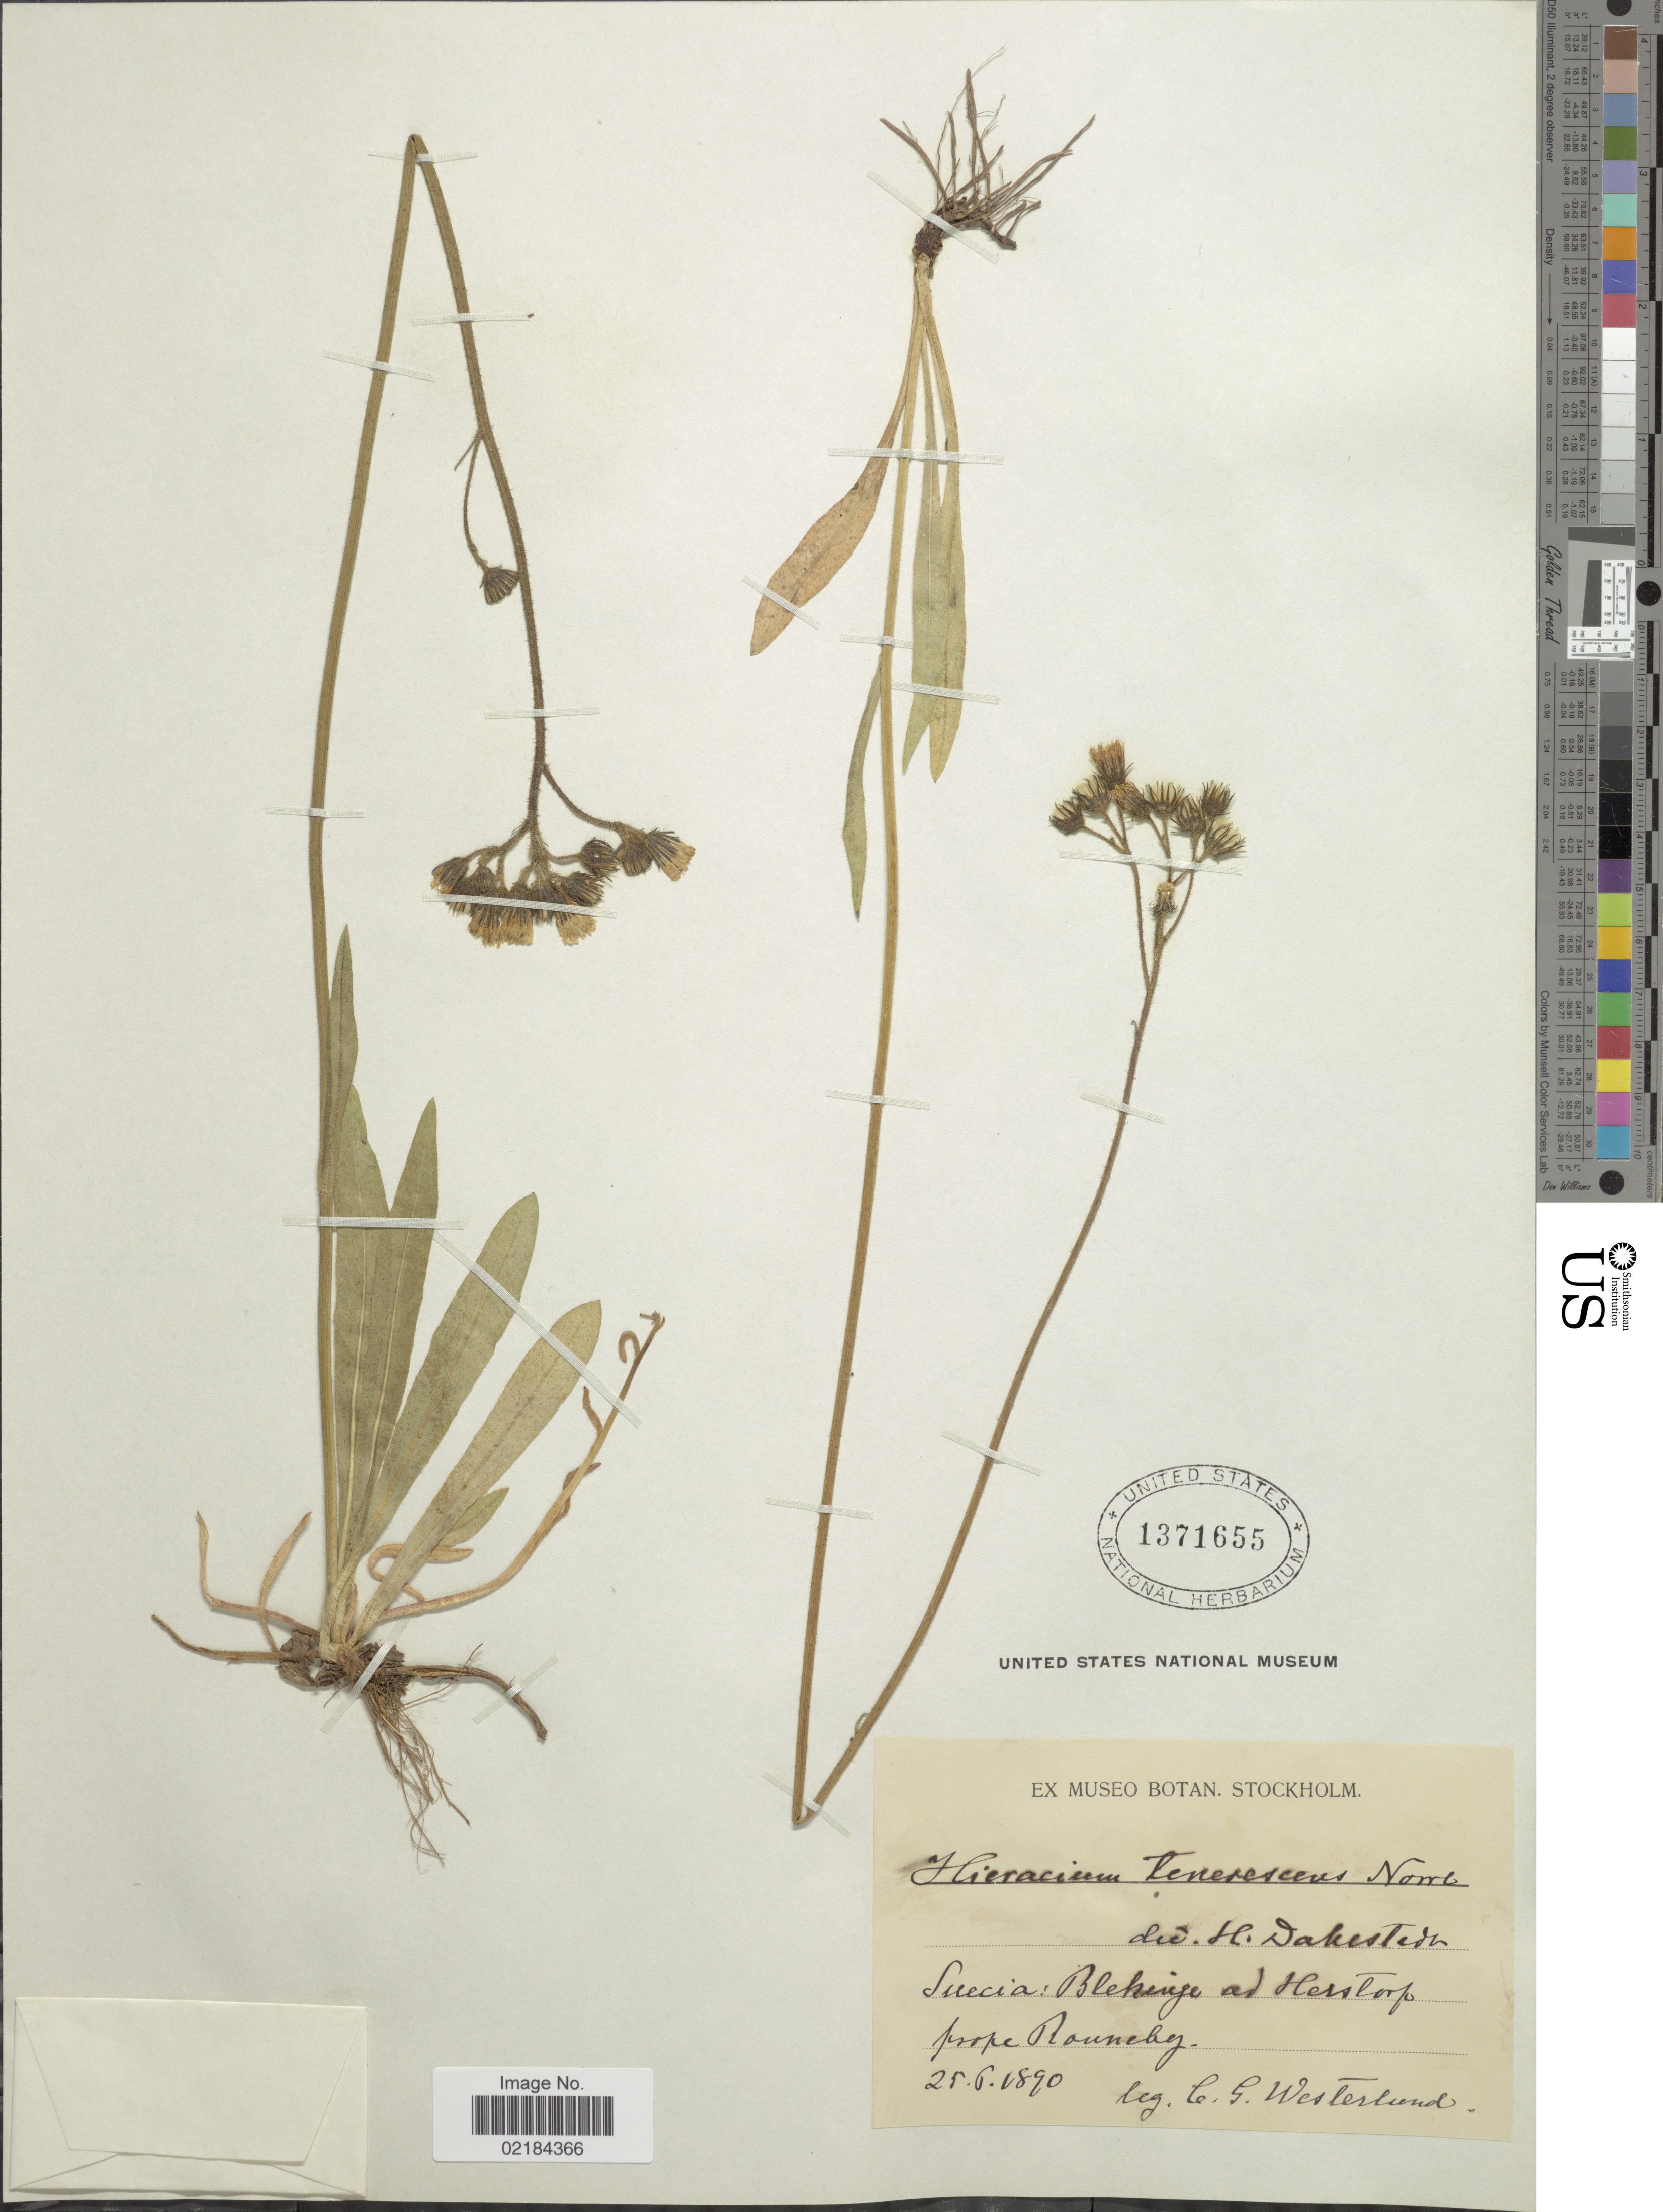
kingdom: Plantae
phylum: Tracheophyta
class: Magnoliopsida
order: Asterales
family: Asteraceae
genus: Hieracium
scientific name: Hieracium tenerescens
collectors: C. Westerlund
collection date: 1890-06-25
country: Sweden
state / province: Blekinge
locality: Suecia: Blekinge ad Hersstorfo prope Ronneby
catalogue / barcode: US 1371655